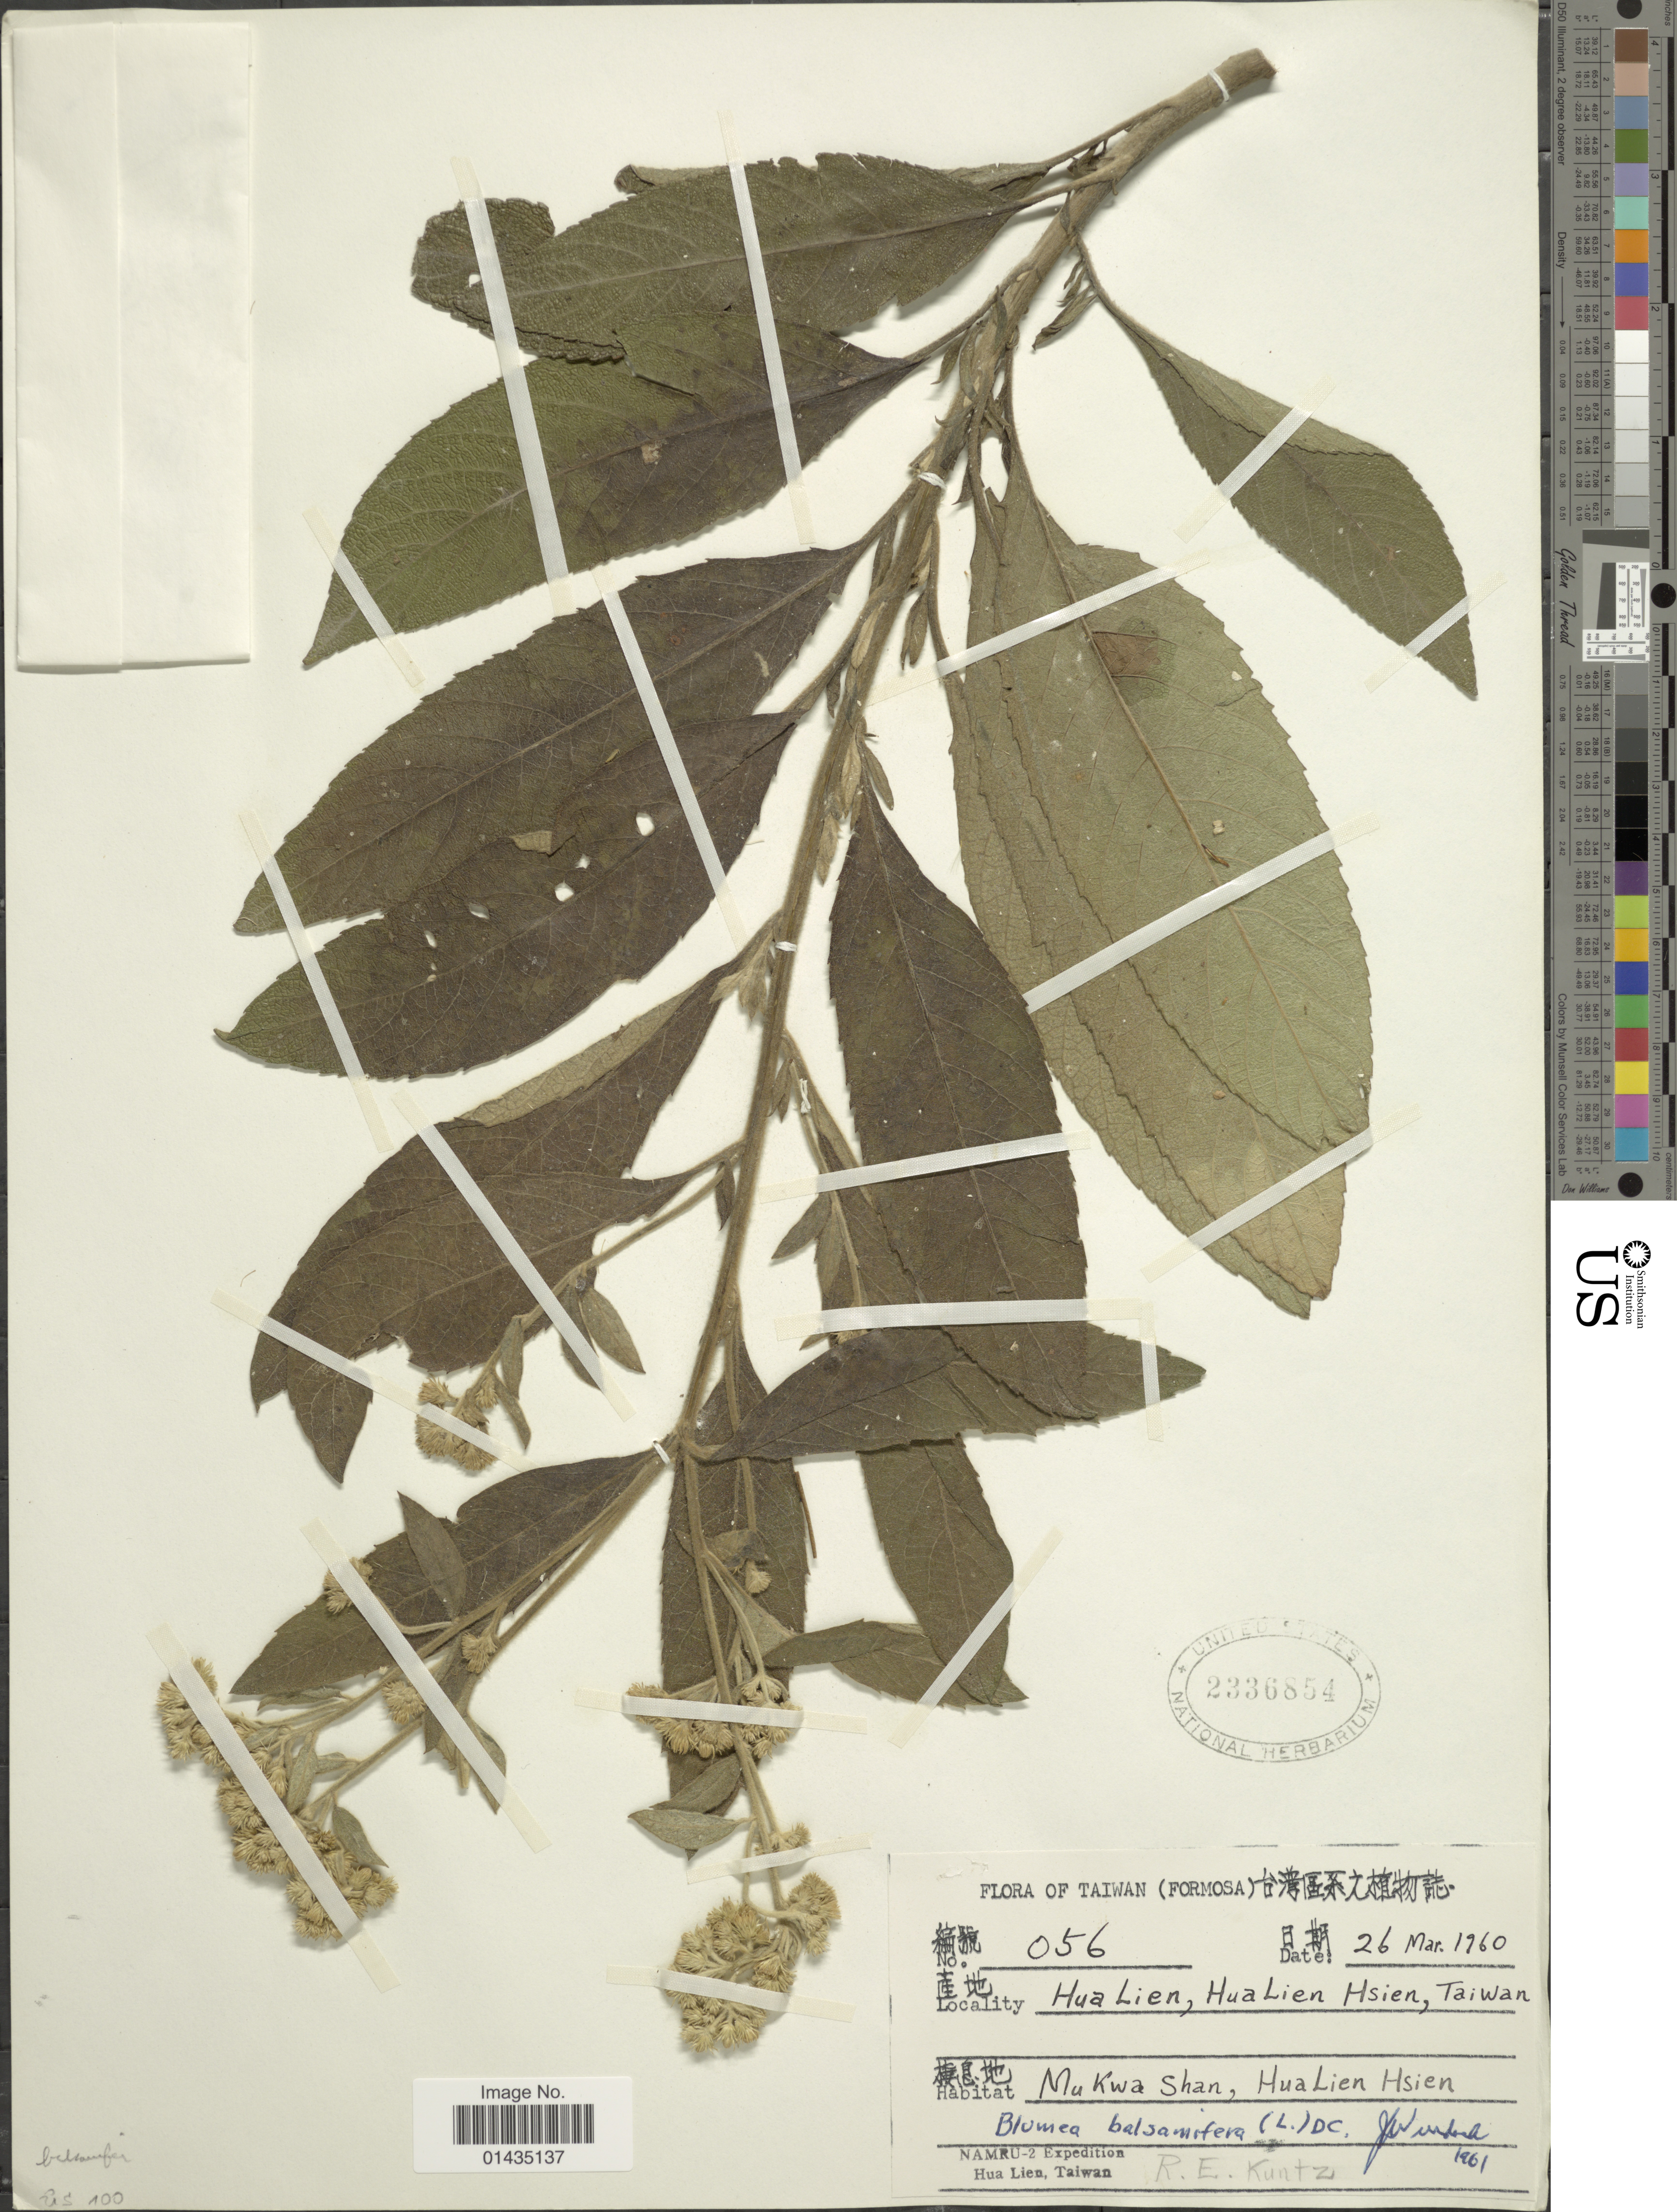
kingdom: Plantae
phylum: Tracheophyta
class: Magnoliopsida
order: Asterales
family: Asteraceae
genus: Blumea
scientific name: Blumea balsamifera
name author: (L.) DC.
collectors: R. E. Kuntz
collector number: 056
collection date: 1960-03-26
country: Taiwan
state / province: Hualien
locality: Formosa, Hua Lien, Hua Lien Hsien, Mu Kwa Shan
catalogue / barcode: US 2336854